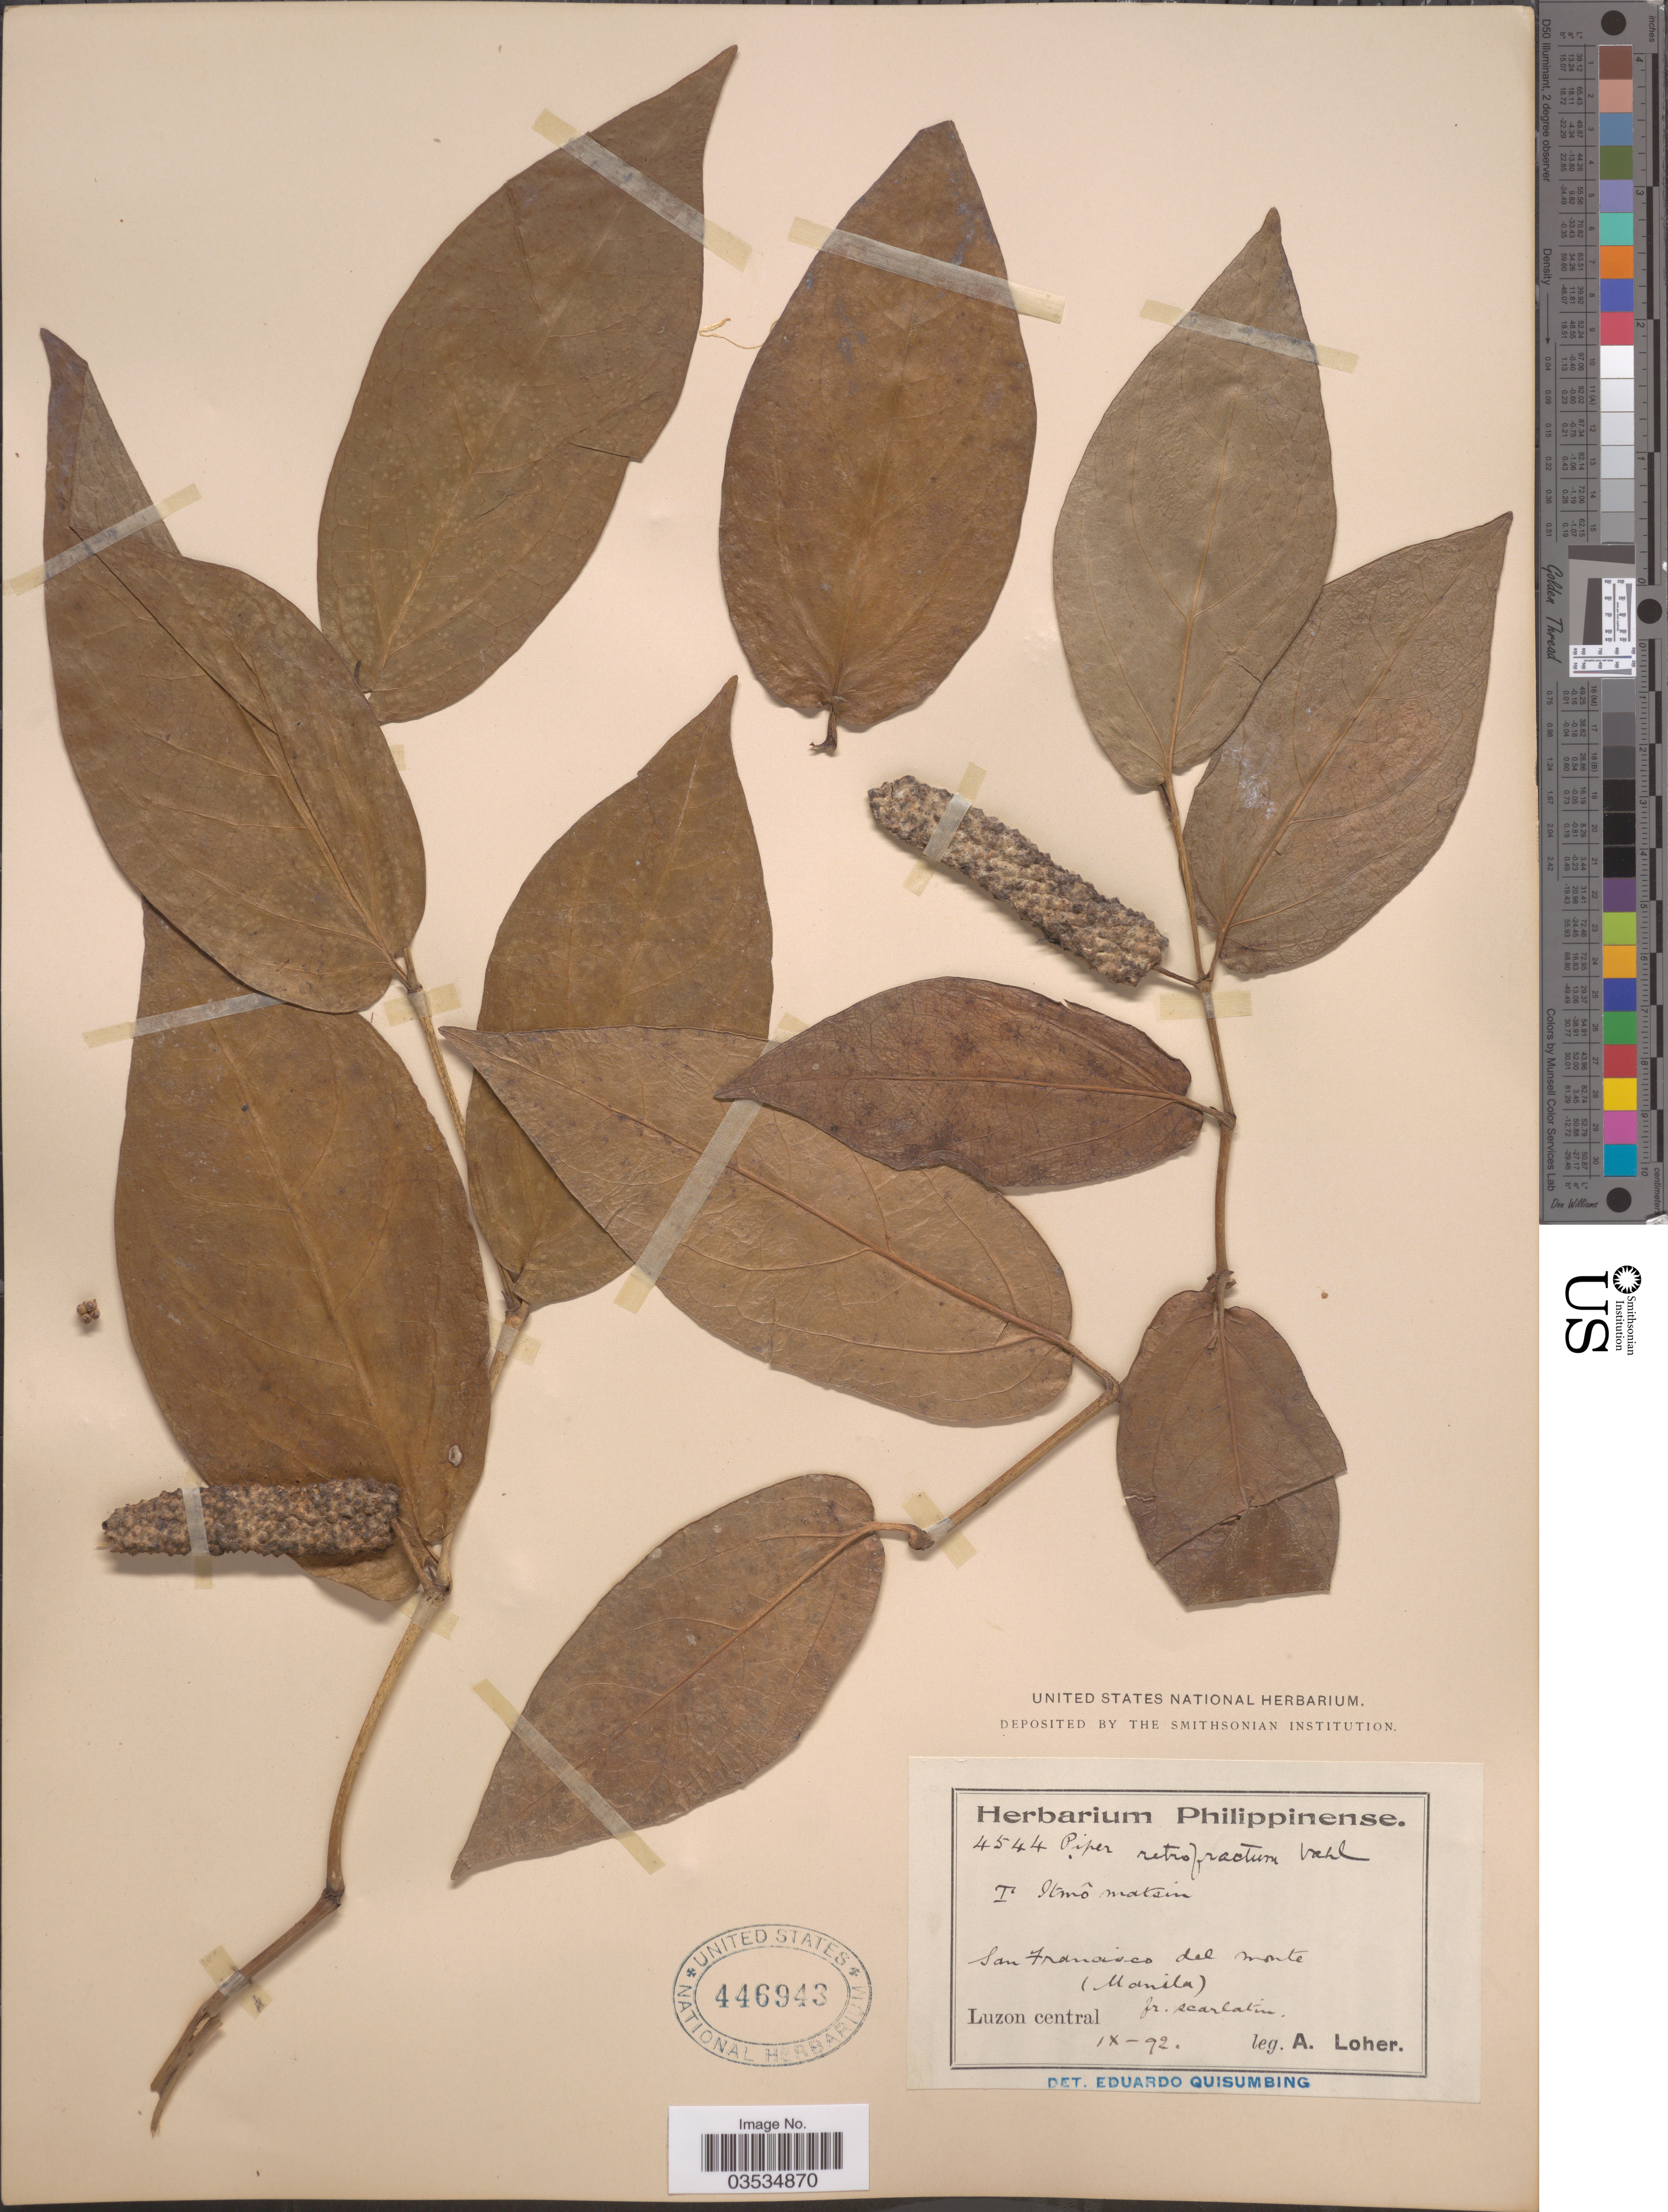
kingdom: Plantae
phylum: Tracheophyta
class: Magnoliopsida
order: Piperales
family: Piperaceae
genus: Piper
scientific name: Piper retrofractum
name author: Vahl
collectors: A. Loher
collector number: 4544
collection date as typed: Transcribed d/m/y: /9/92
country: Philippines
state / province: Central Luzon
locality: San Francisco del Monte (Manila). Luzon central.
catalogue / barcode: US 446943